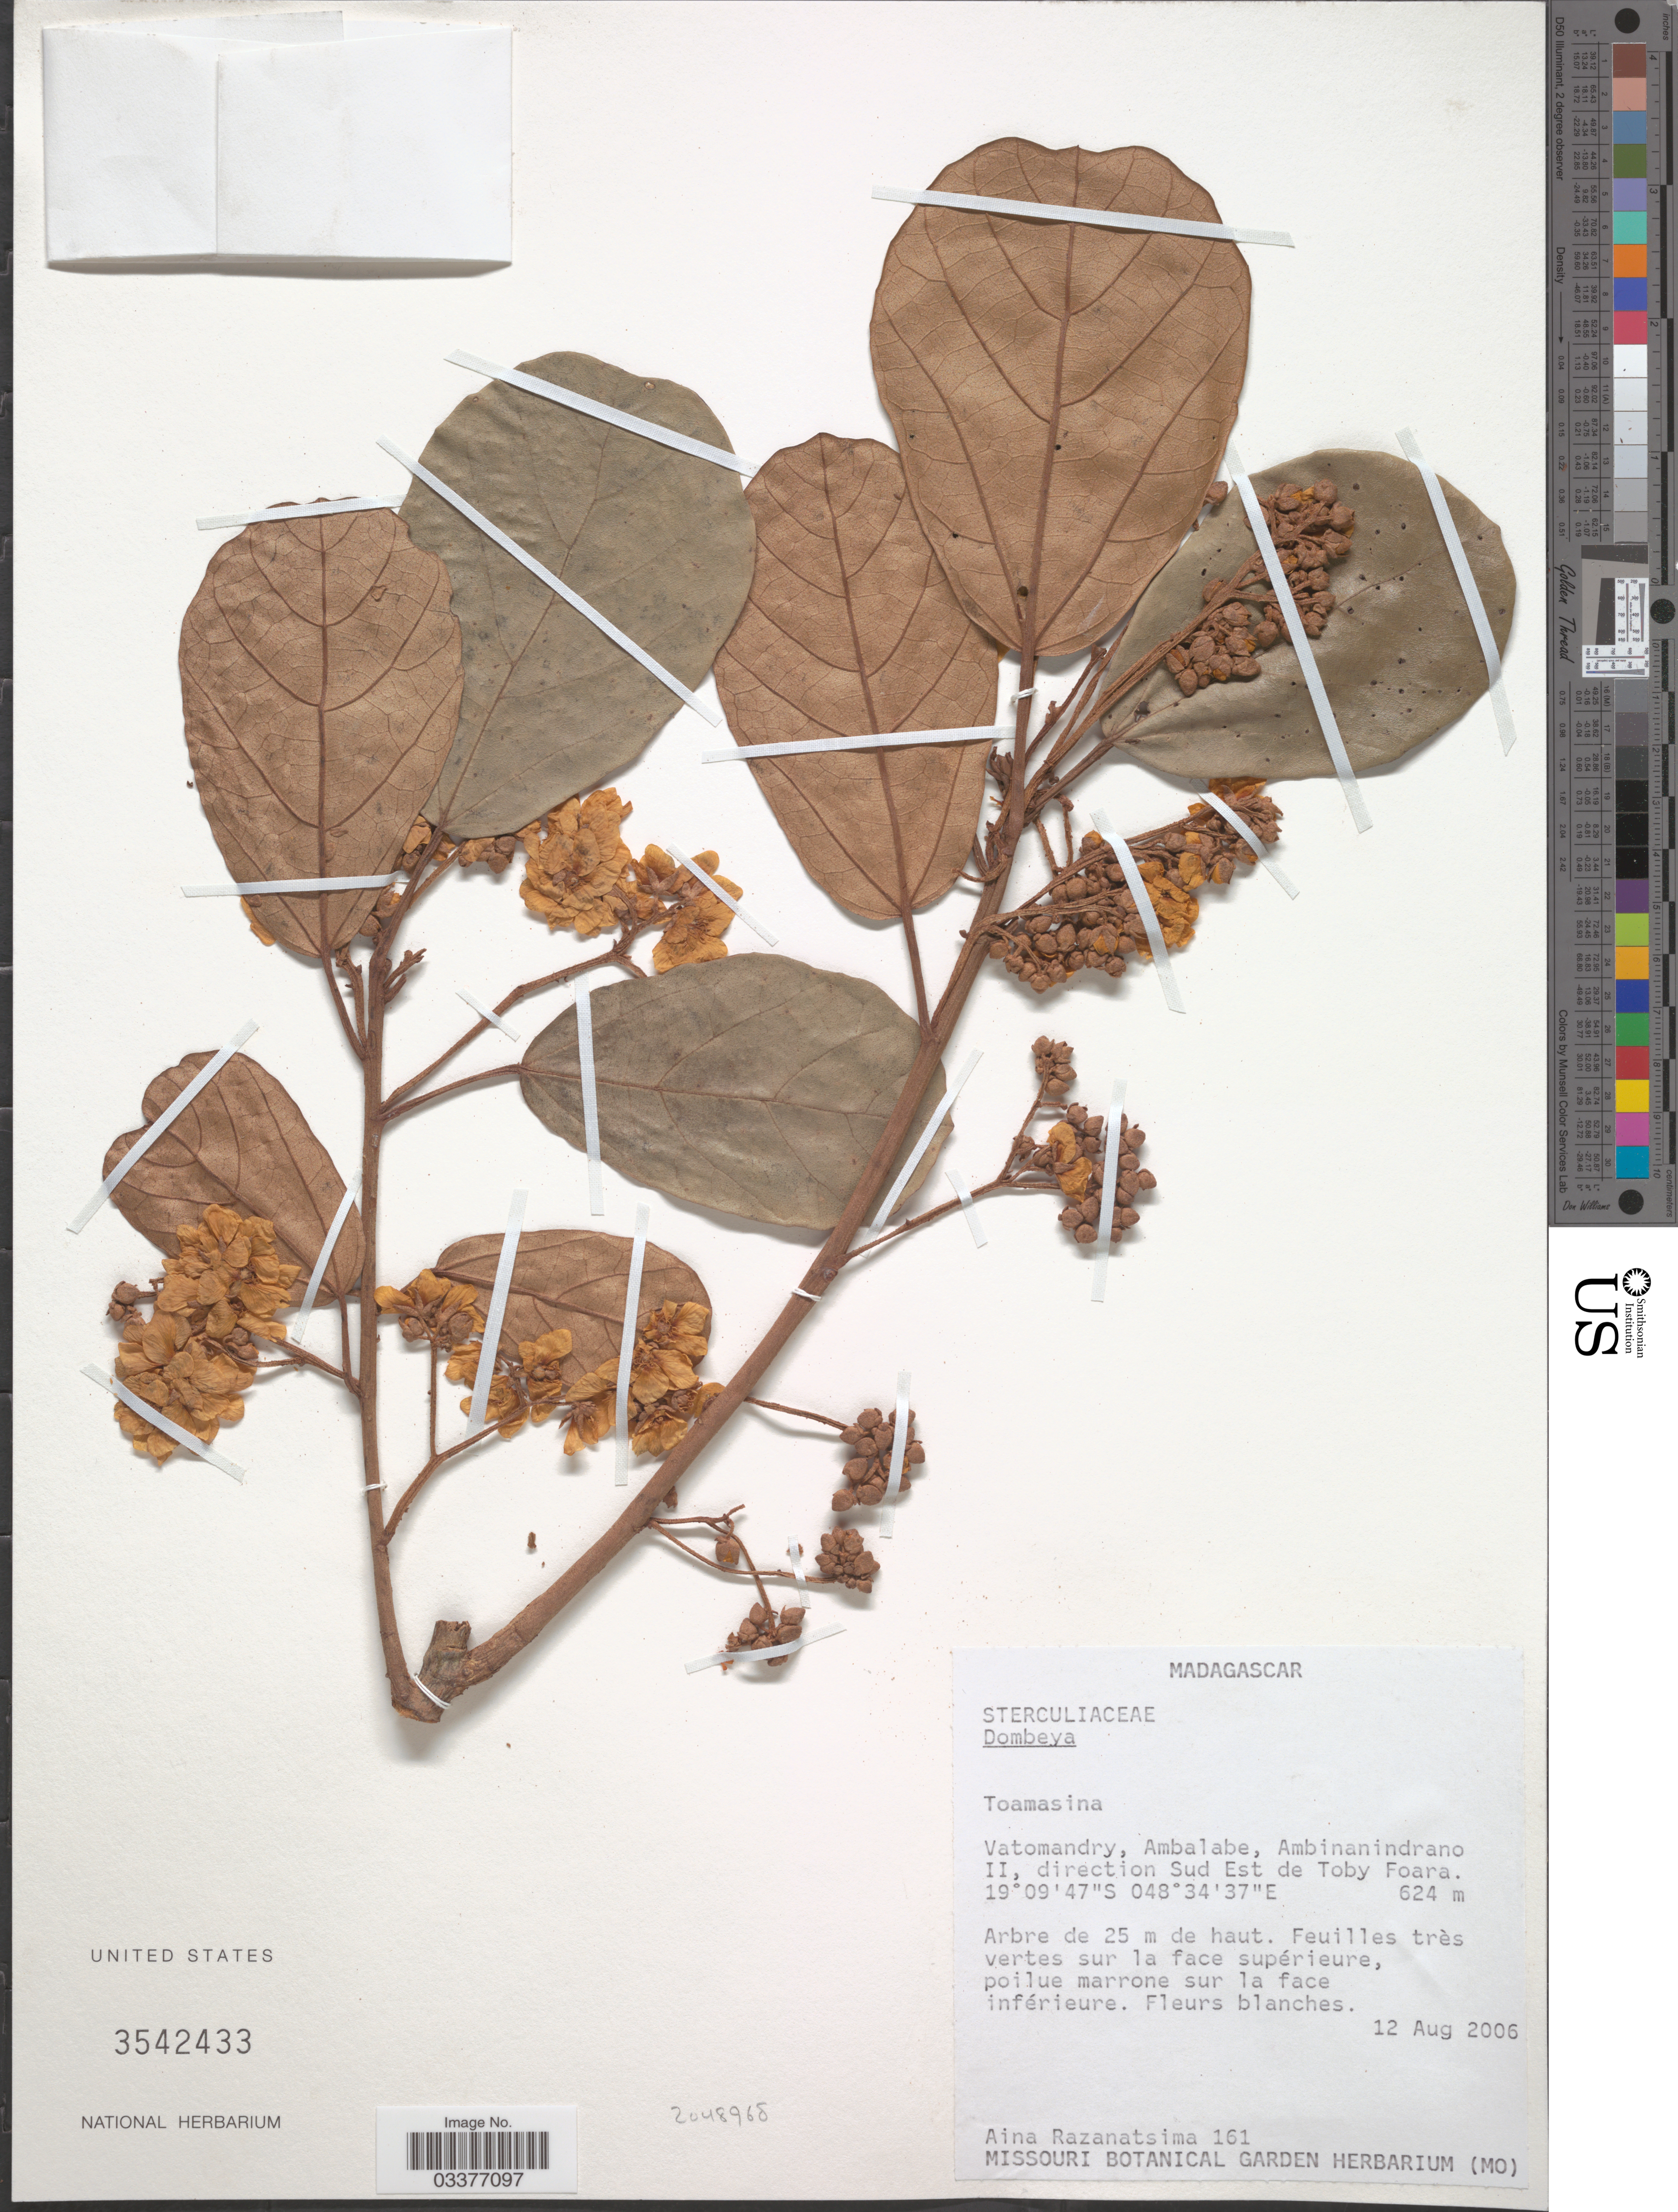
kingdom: Plantae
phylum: Tracheophyta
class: Magnoliopsida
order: Malvales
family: Malvaceae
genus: Dombeya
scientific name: Dombeya sp.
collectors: A. Razanatsima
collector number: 161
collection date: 2006-08-12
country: Madagascar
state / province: Alaotra Mangoro / Atsinanana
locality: Vatomandry, Ambalabe, Ambinanindrano II, direction Sud Est de Toby Foara.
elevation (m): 624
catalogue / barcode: US 3542433